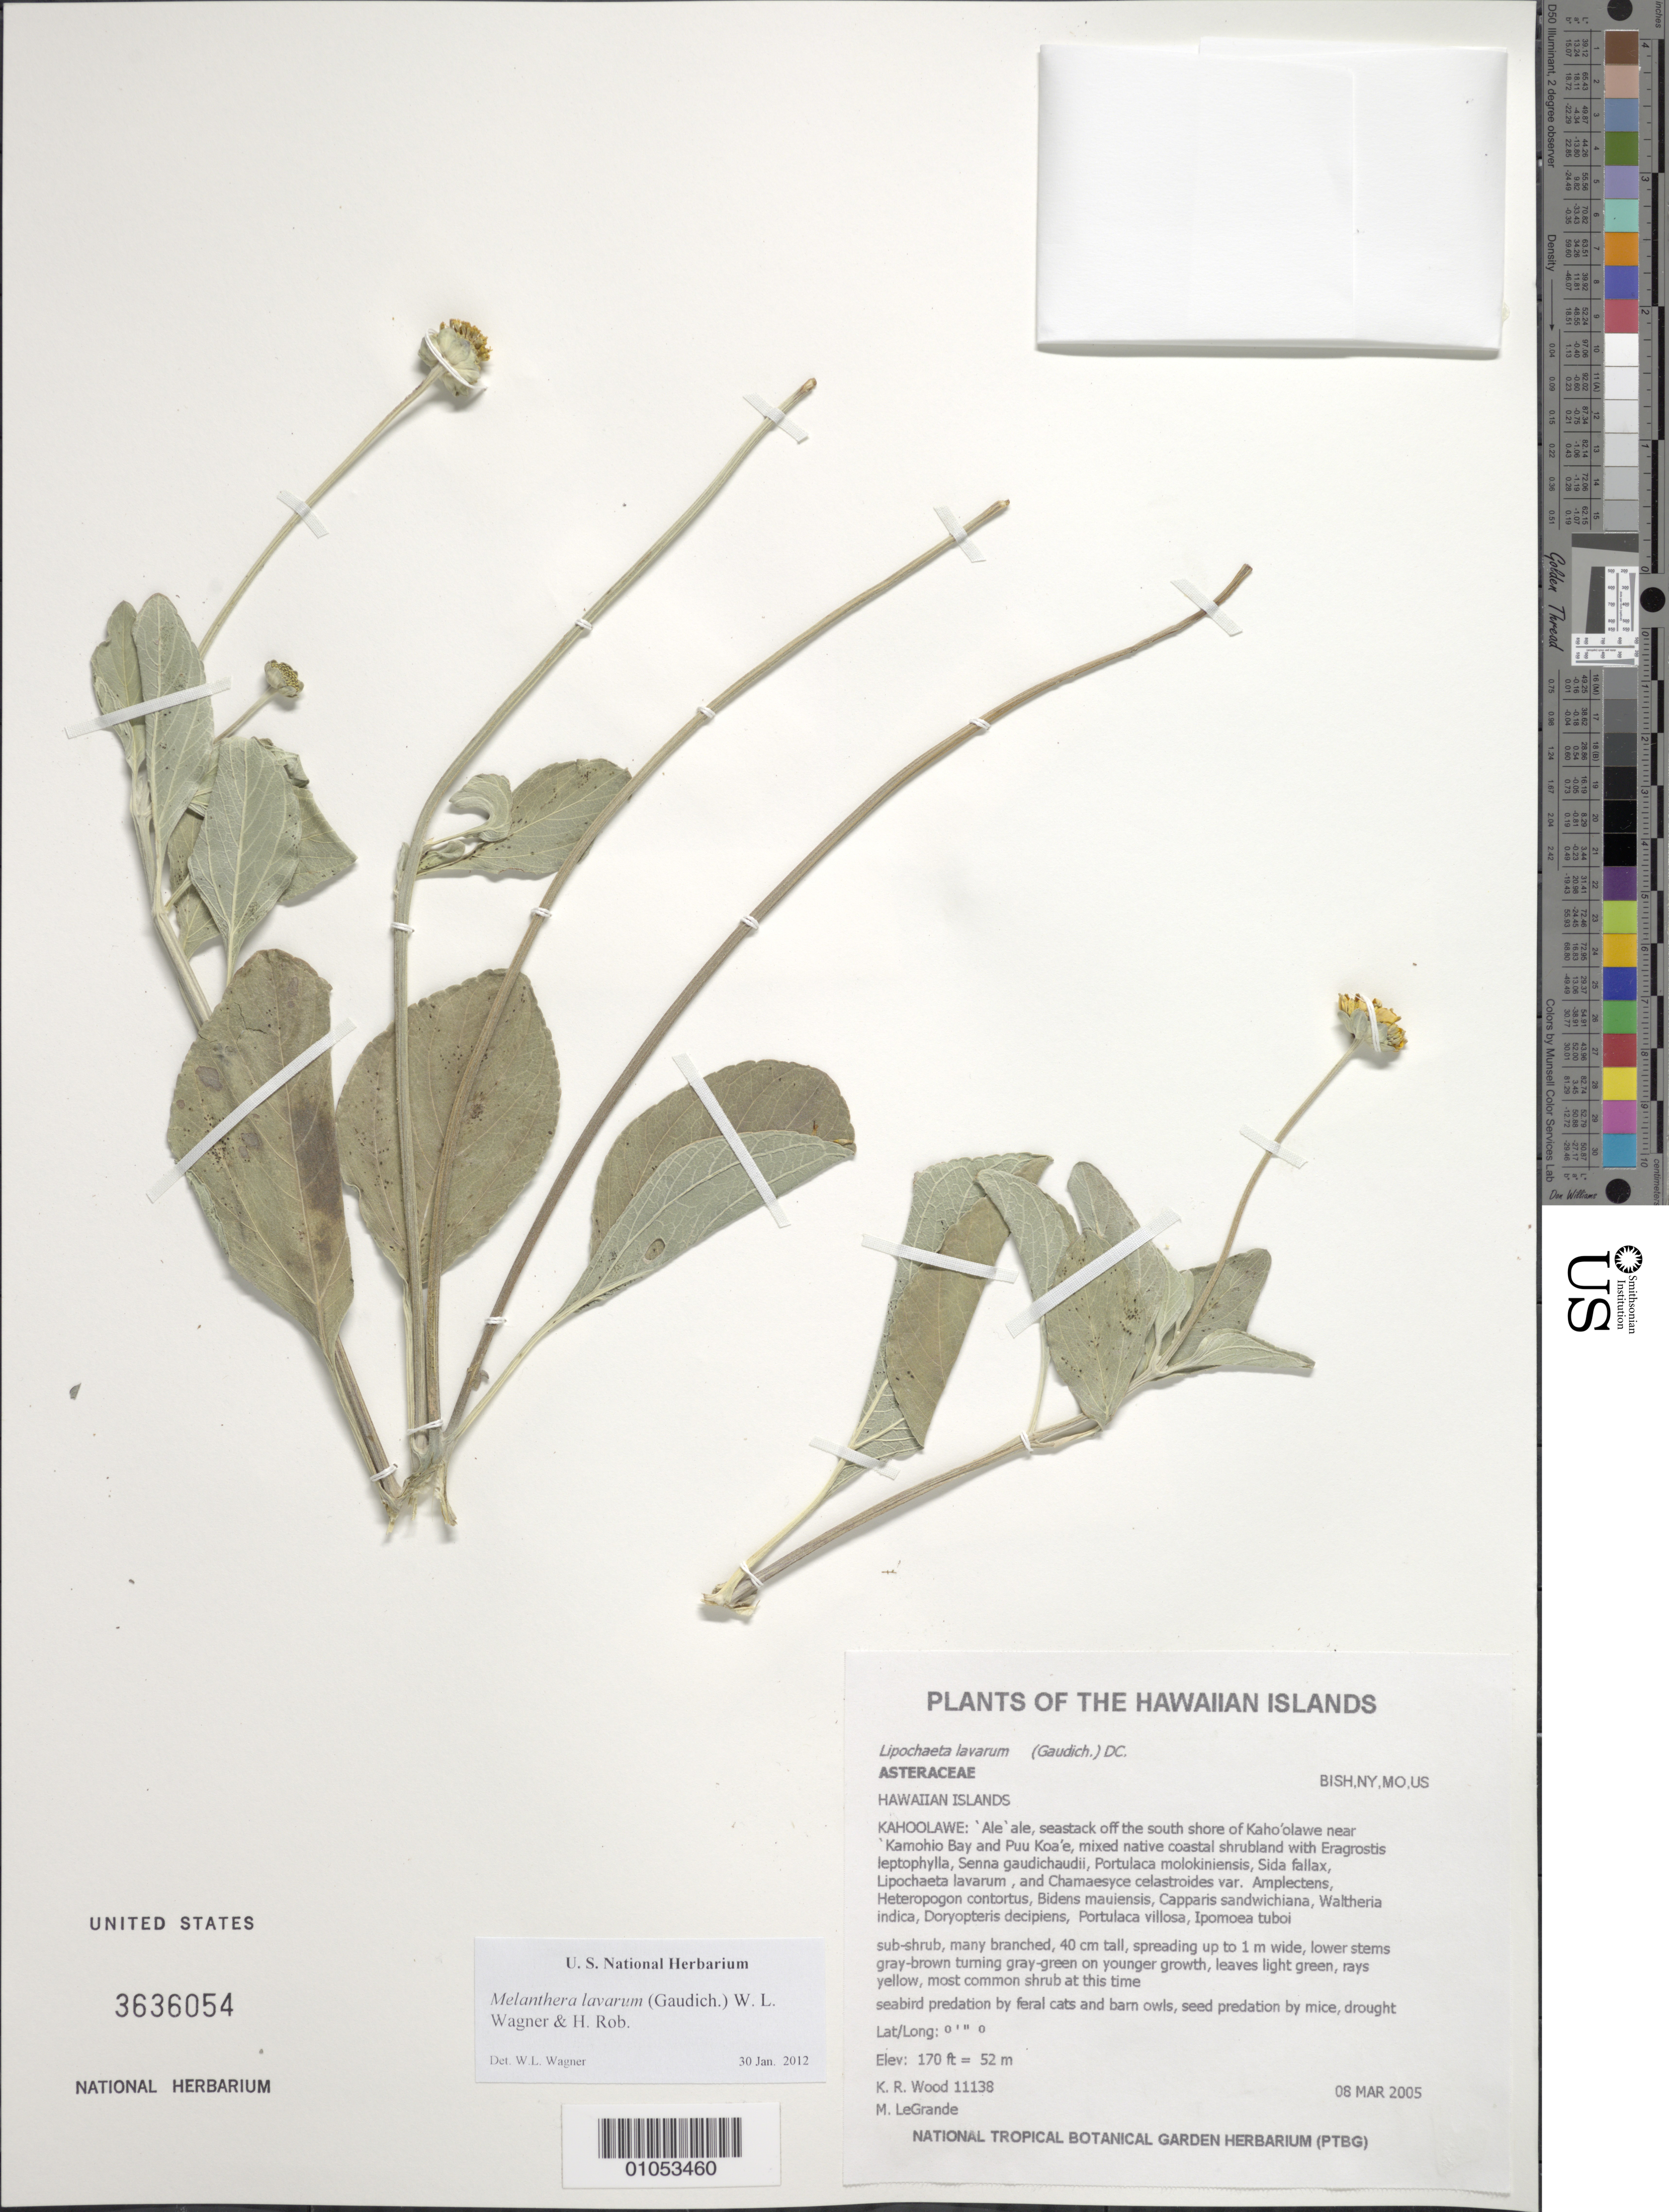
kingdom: Plantae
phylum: Tracheophyta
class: Magnoliopsida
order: Asterales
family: Asteraceae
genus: Wollastonia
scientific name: Wollastonia lavarum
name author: (Gaudich.) Orchard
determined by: Wagner, W. L., (BOT), Smithsonian Institution - National Museum of Natural History (UNITED STATES)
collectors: K. R. Wood & M. LeGrande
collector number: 11138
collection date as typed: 8 Mar 2005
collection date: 2005-03-08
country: United States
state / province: Hawaii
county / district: Maui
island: Kaho'olawe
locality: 'Ale 'ale, seastack off the south shore of Kaho'olawe near 'Kamohio Bay and Puu Koa'e.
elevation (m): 52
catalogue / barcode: US 3636054